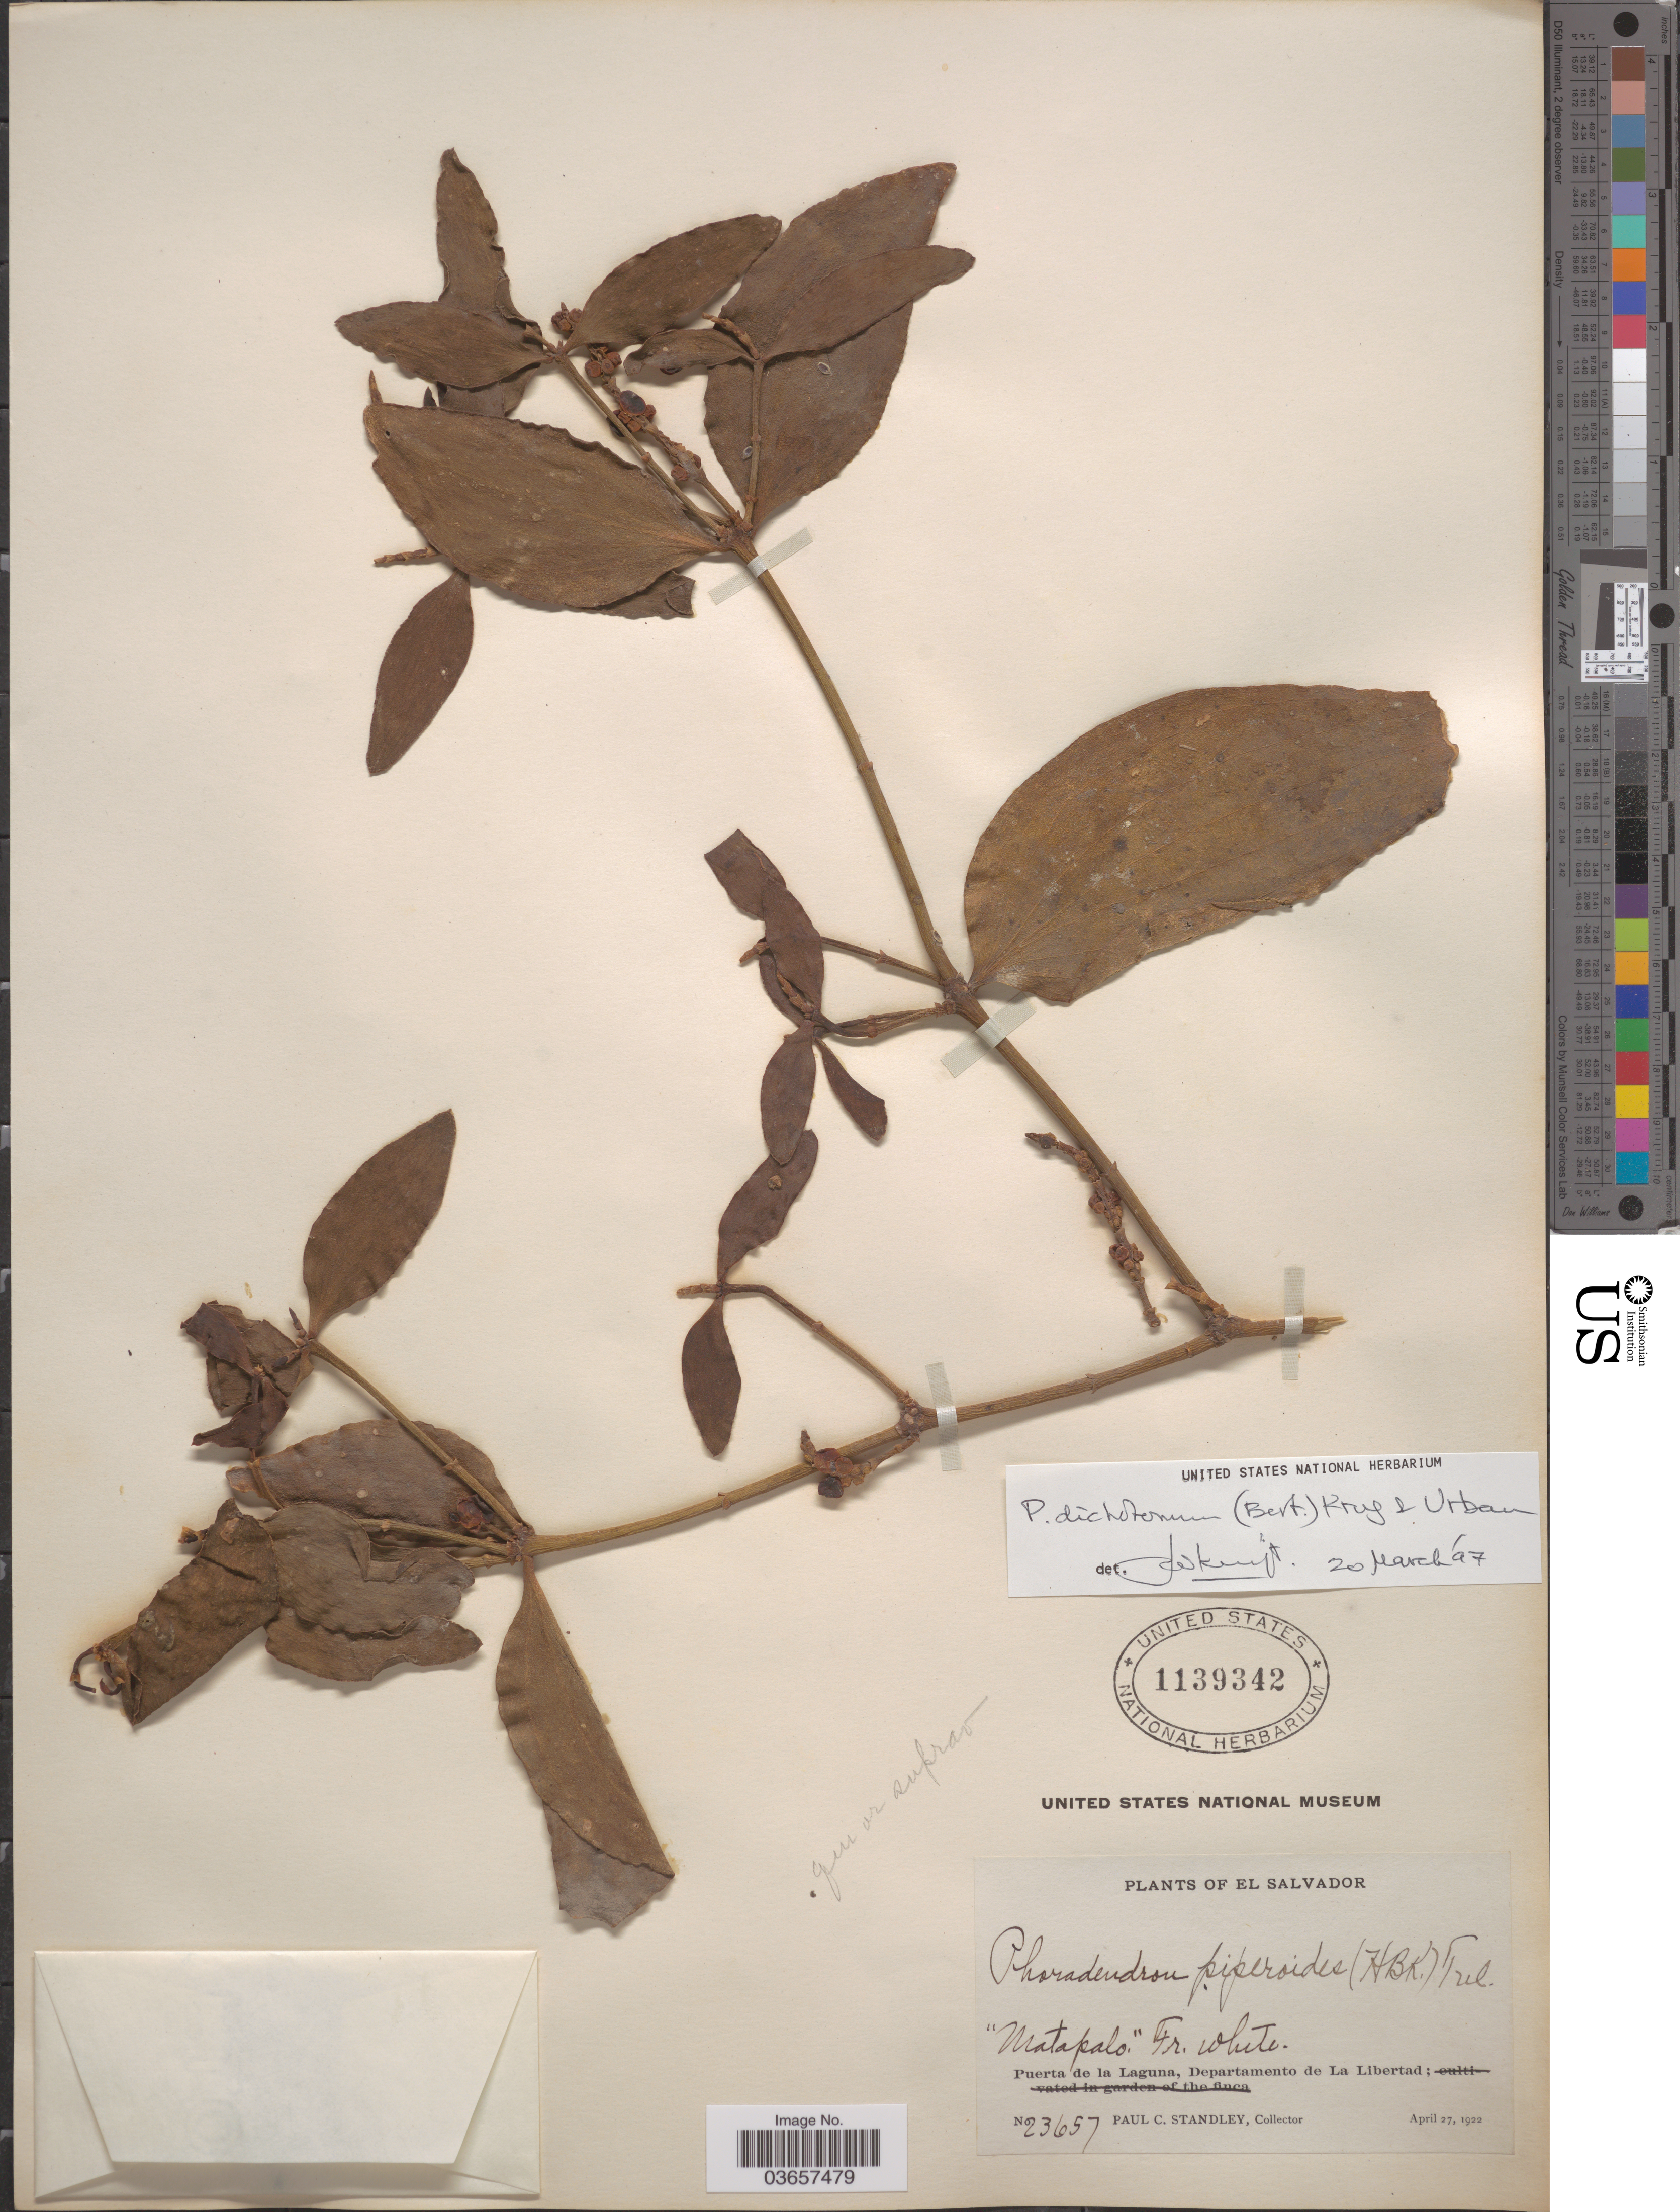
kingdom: Plantae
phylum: Tracheophyta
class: Magnoliopsida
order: Santalales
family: Viscaceae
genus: Phoradendron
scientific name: Phoradendron dichotomum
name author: (D. Don) Ettingsh.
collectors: P. C. Standley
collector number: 23657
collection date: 1922-04-27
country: El Salvador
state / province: La Libertad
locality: Puerto de la Laguna, Departamento de La Libertad.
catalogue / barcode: US 1139342